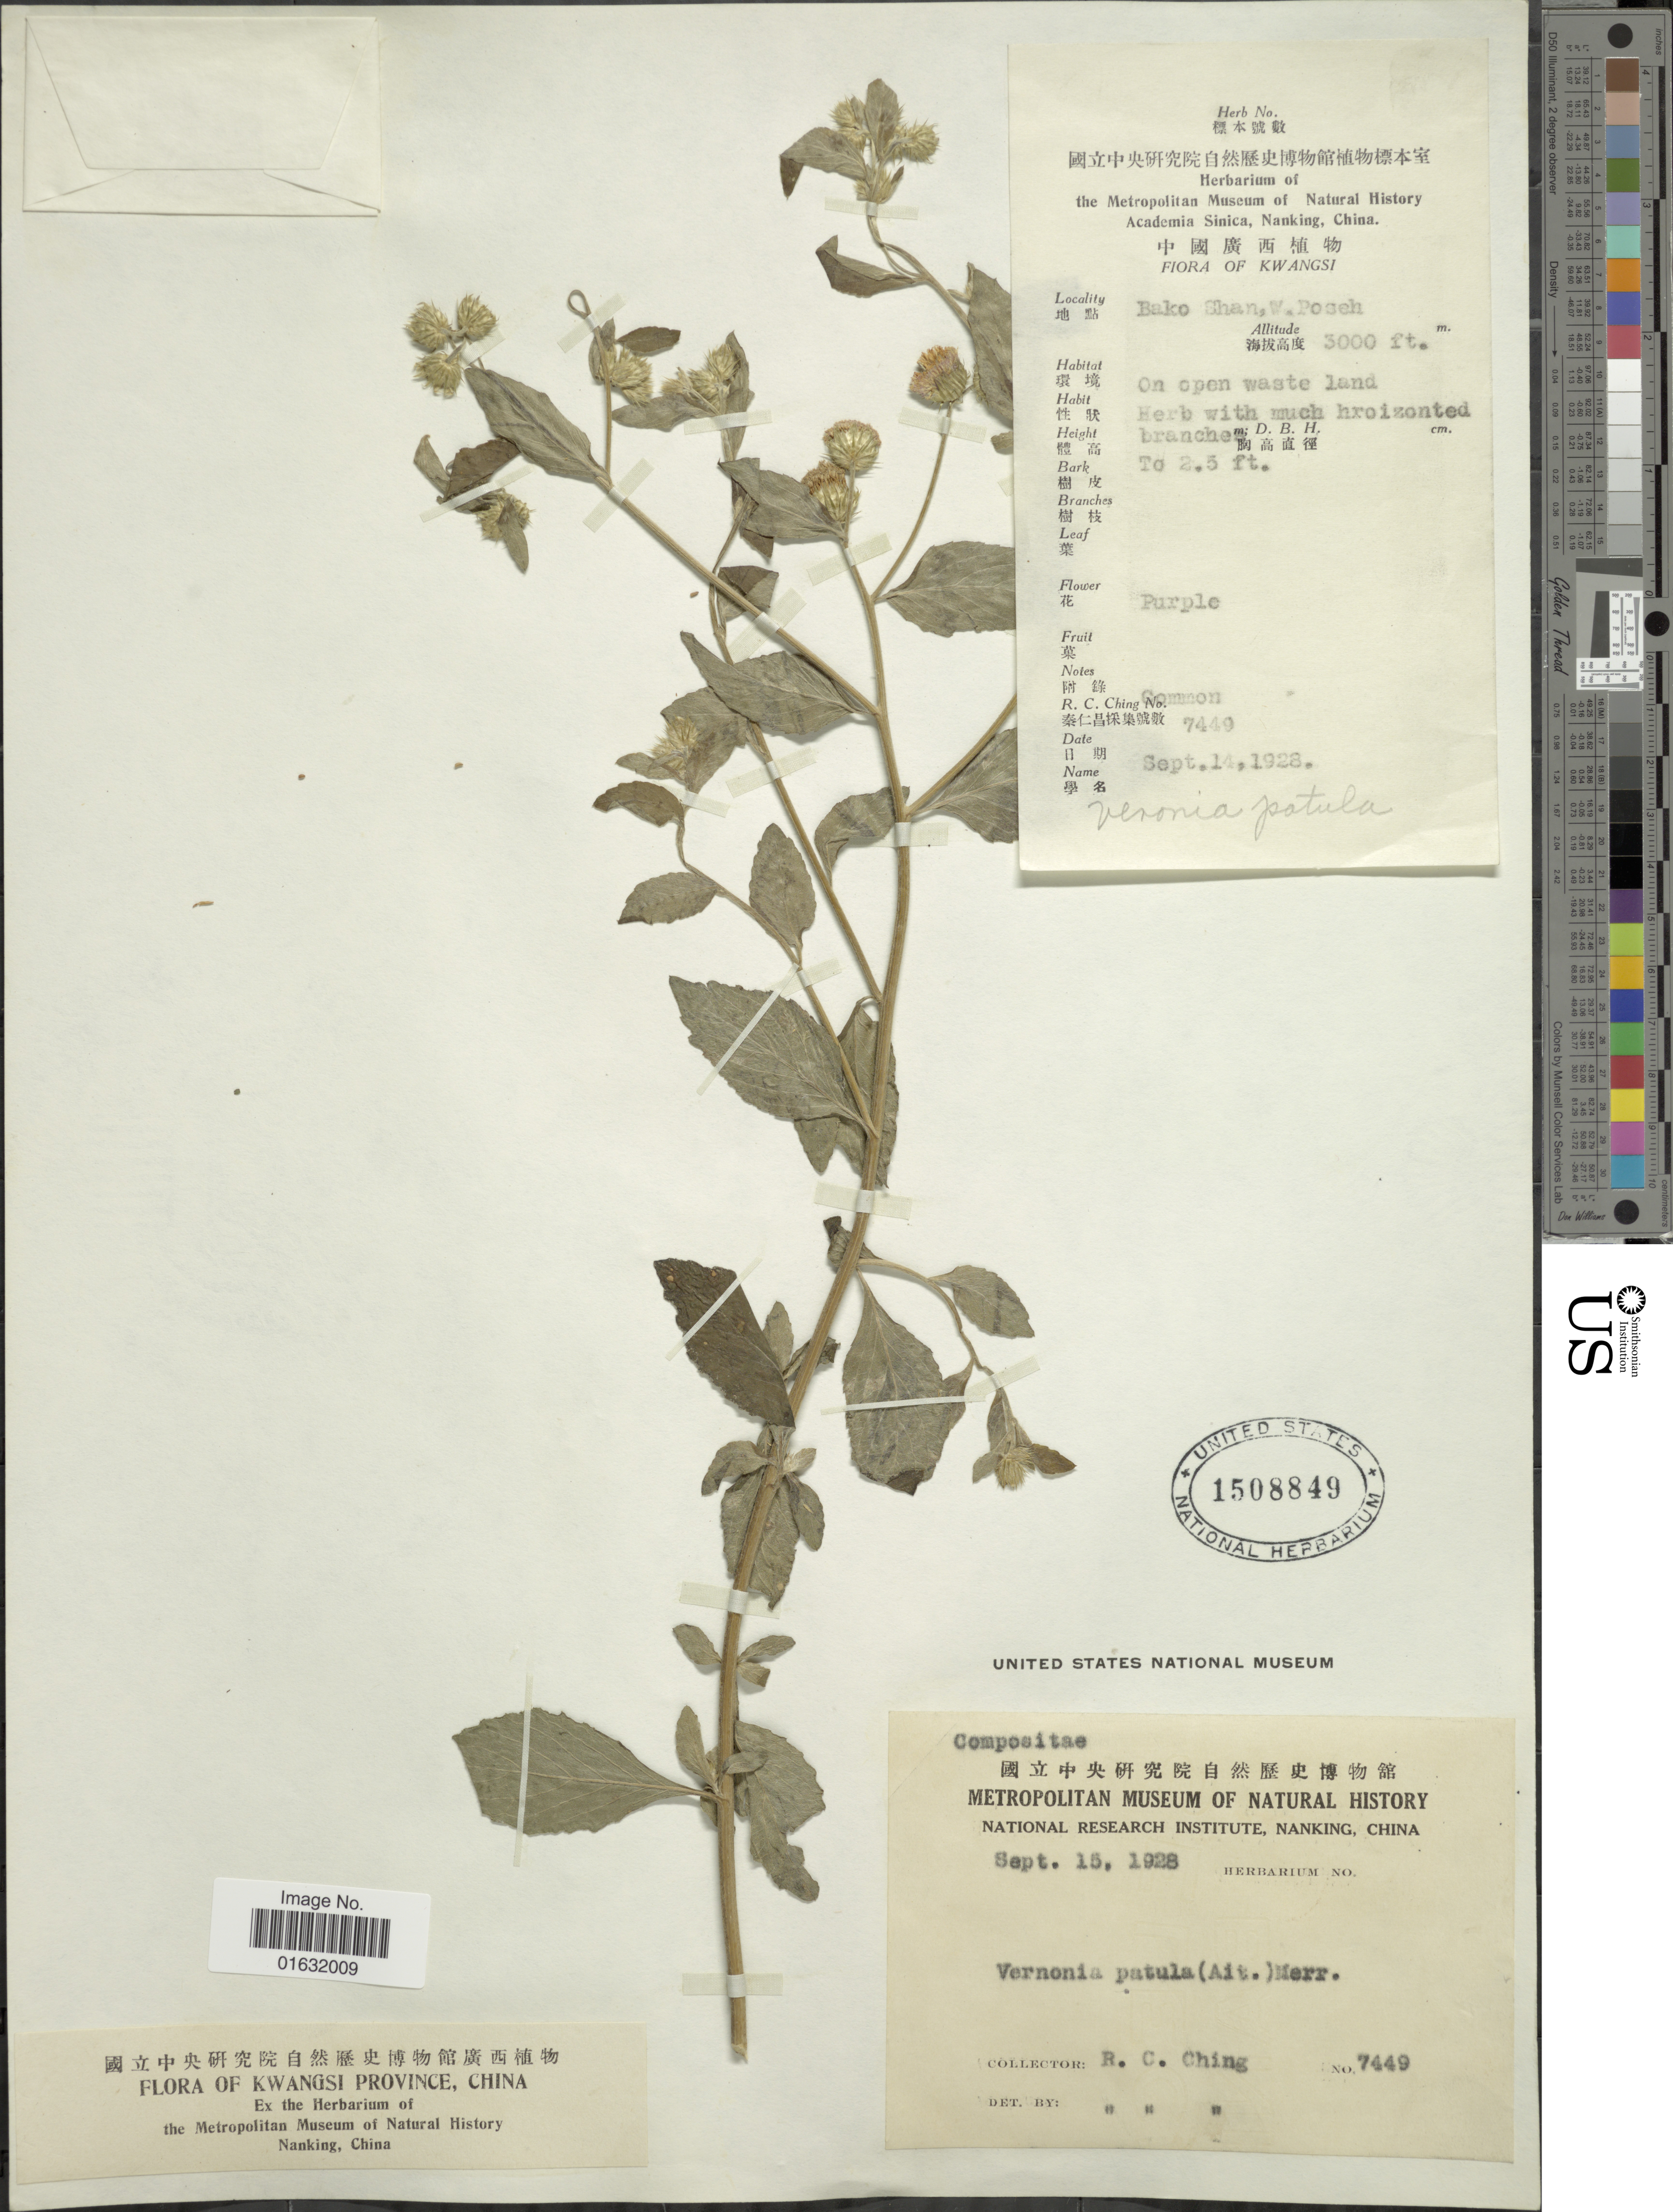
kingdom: Plantae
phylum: Tracheophyta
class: Magnoliopsida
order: Asterales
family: Asteraceae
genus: Cyanthillium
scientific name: Cyanthillium patulum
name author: (Aiton) H. Rob.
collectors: R. C. Ching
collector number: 7449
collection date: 1928-09-15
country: China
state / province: Guangxi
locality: Kwangsi Province, China, Bako Shan, W. Poseh.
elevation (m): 914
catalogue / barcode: US 1508849